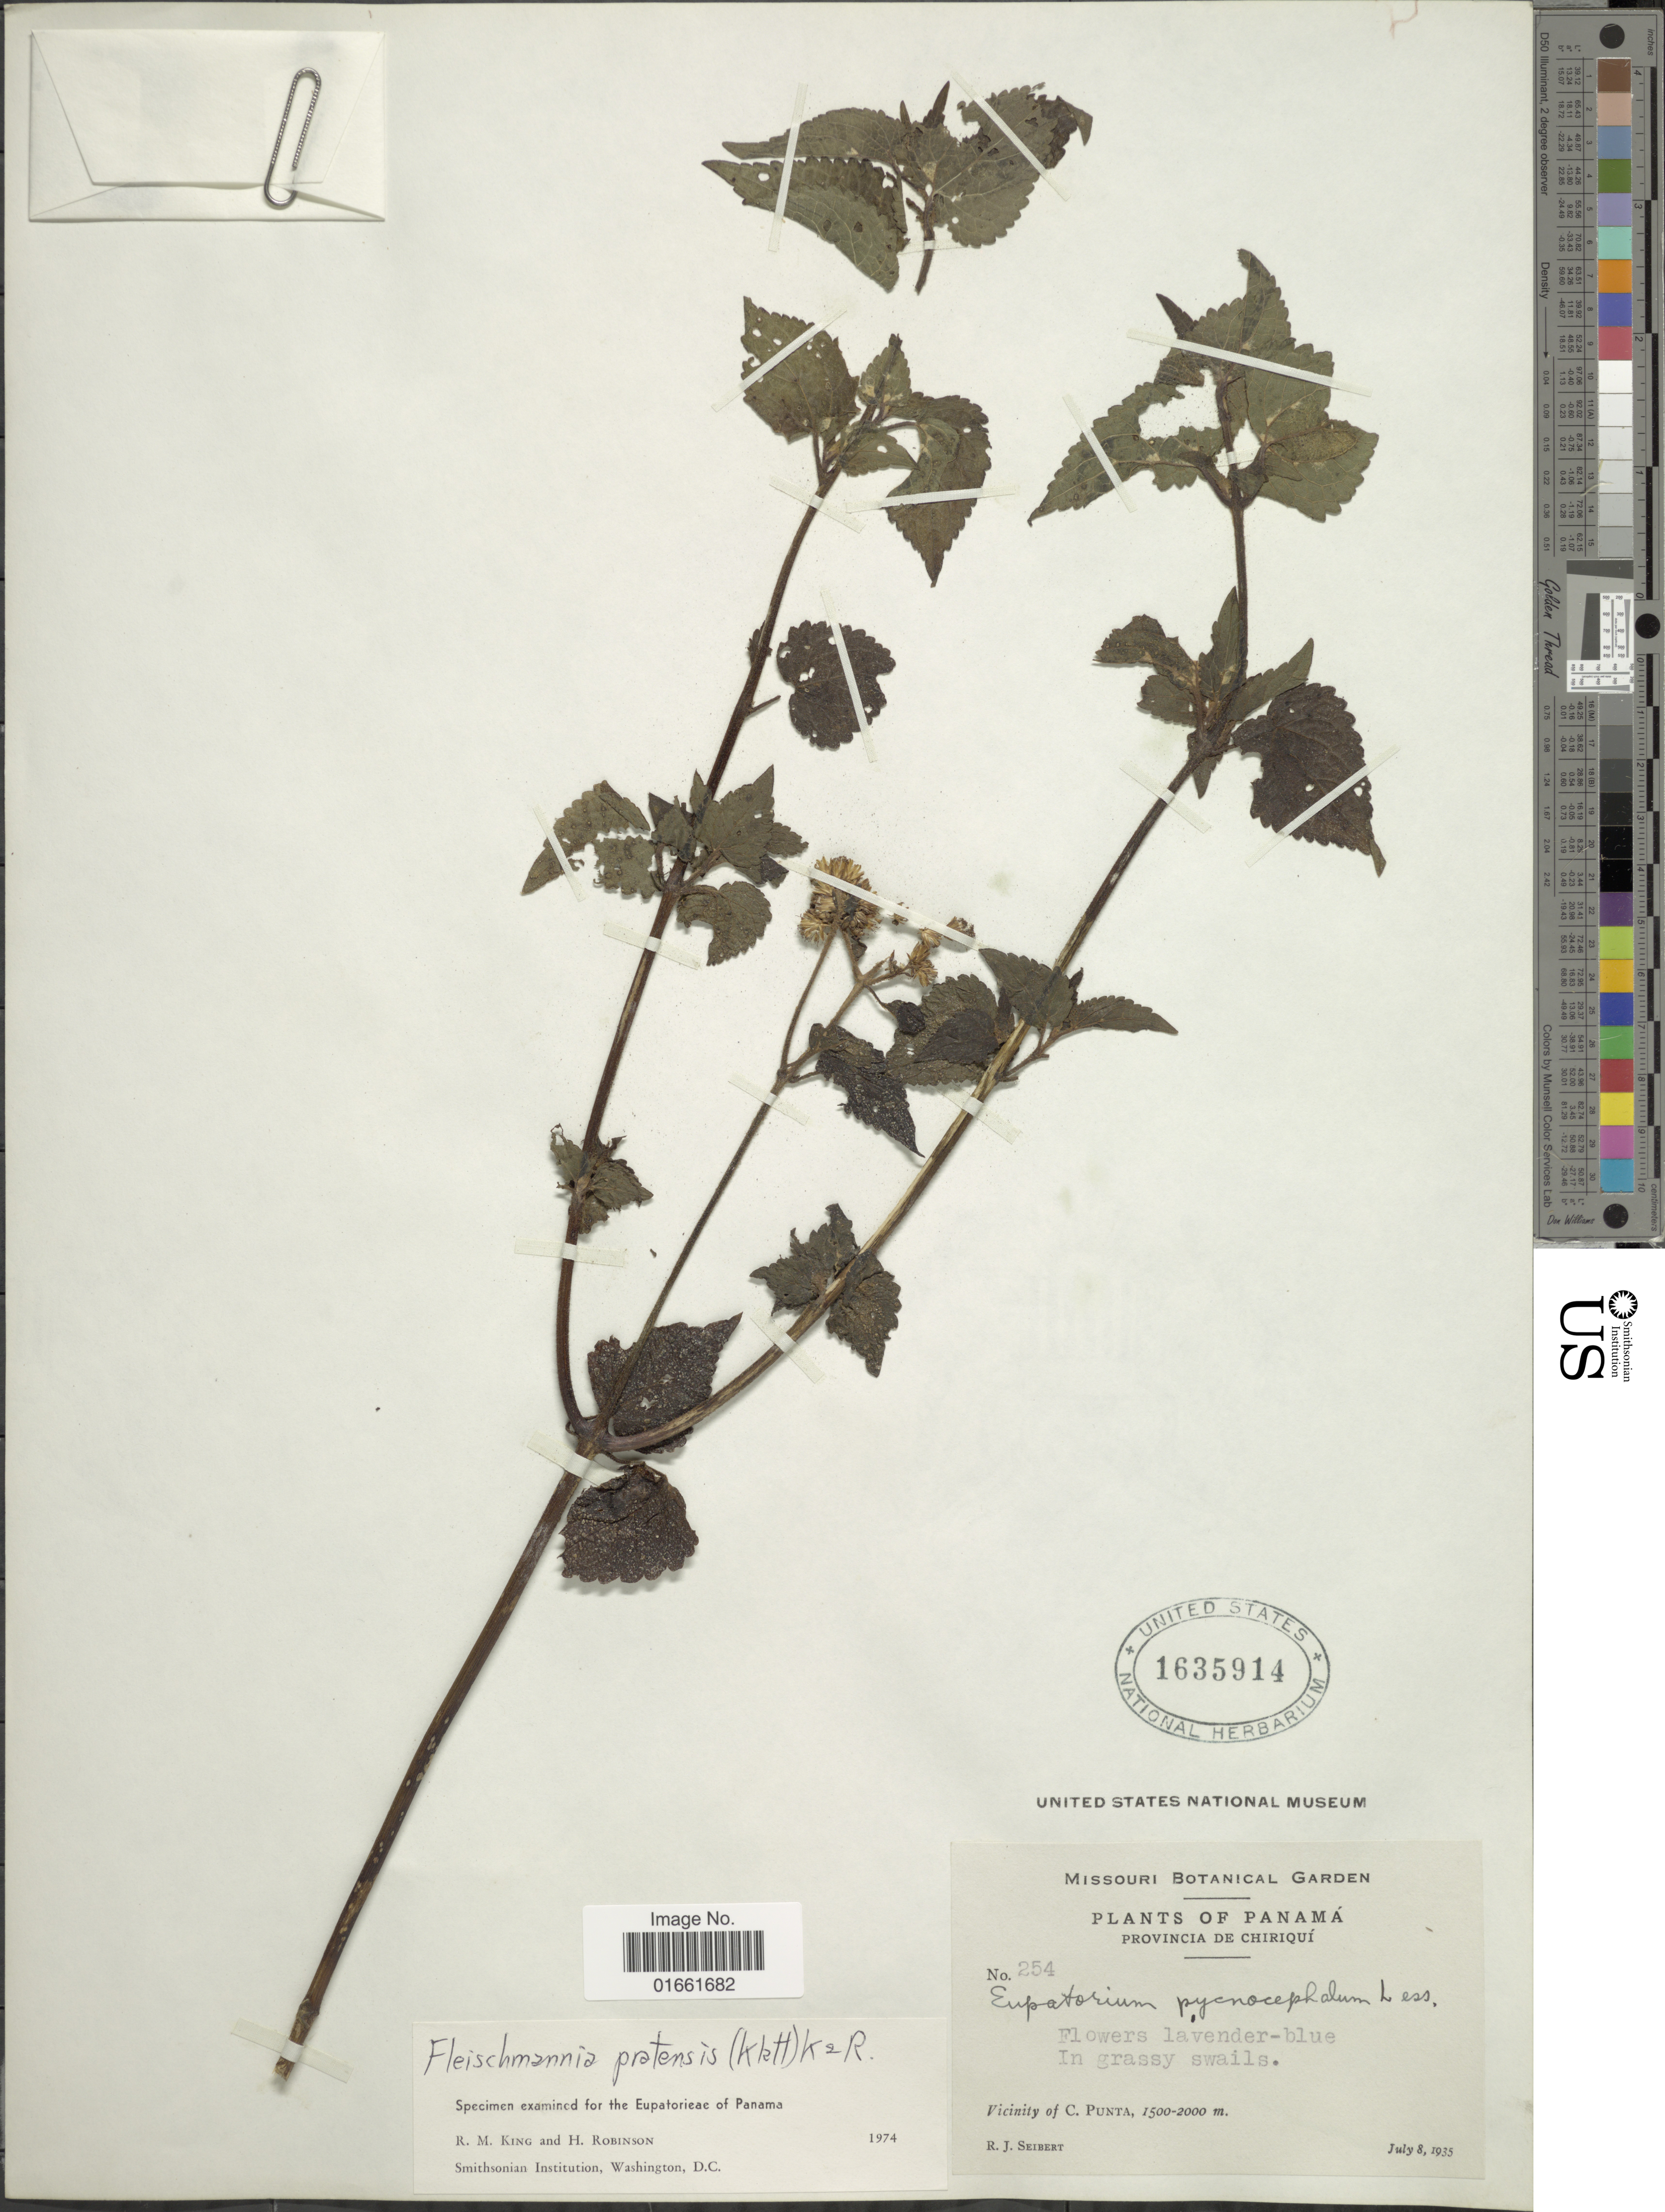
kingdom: Plantae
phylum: Tracheophyta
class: Magnoliopsida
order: Asterales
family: Asteraceae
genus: Fleischmannia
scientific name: Fleischmannia pratensis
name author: (Klatt) R.M. King & H. Rob.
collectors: R. J. Seibert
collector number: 254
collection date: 1935-07-08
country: Panama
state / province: Chiriqui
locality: Provincia de Chiriqui, Vicinity of C. Punta.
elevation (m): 1500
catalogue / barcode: US 1635914